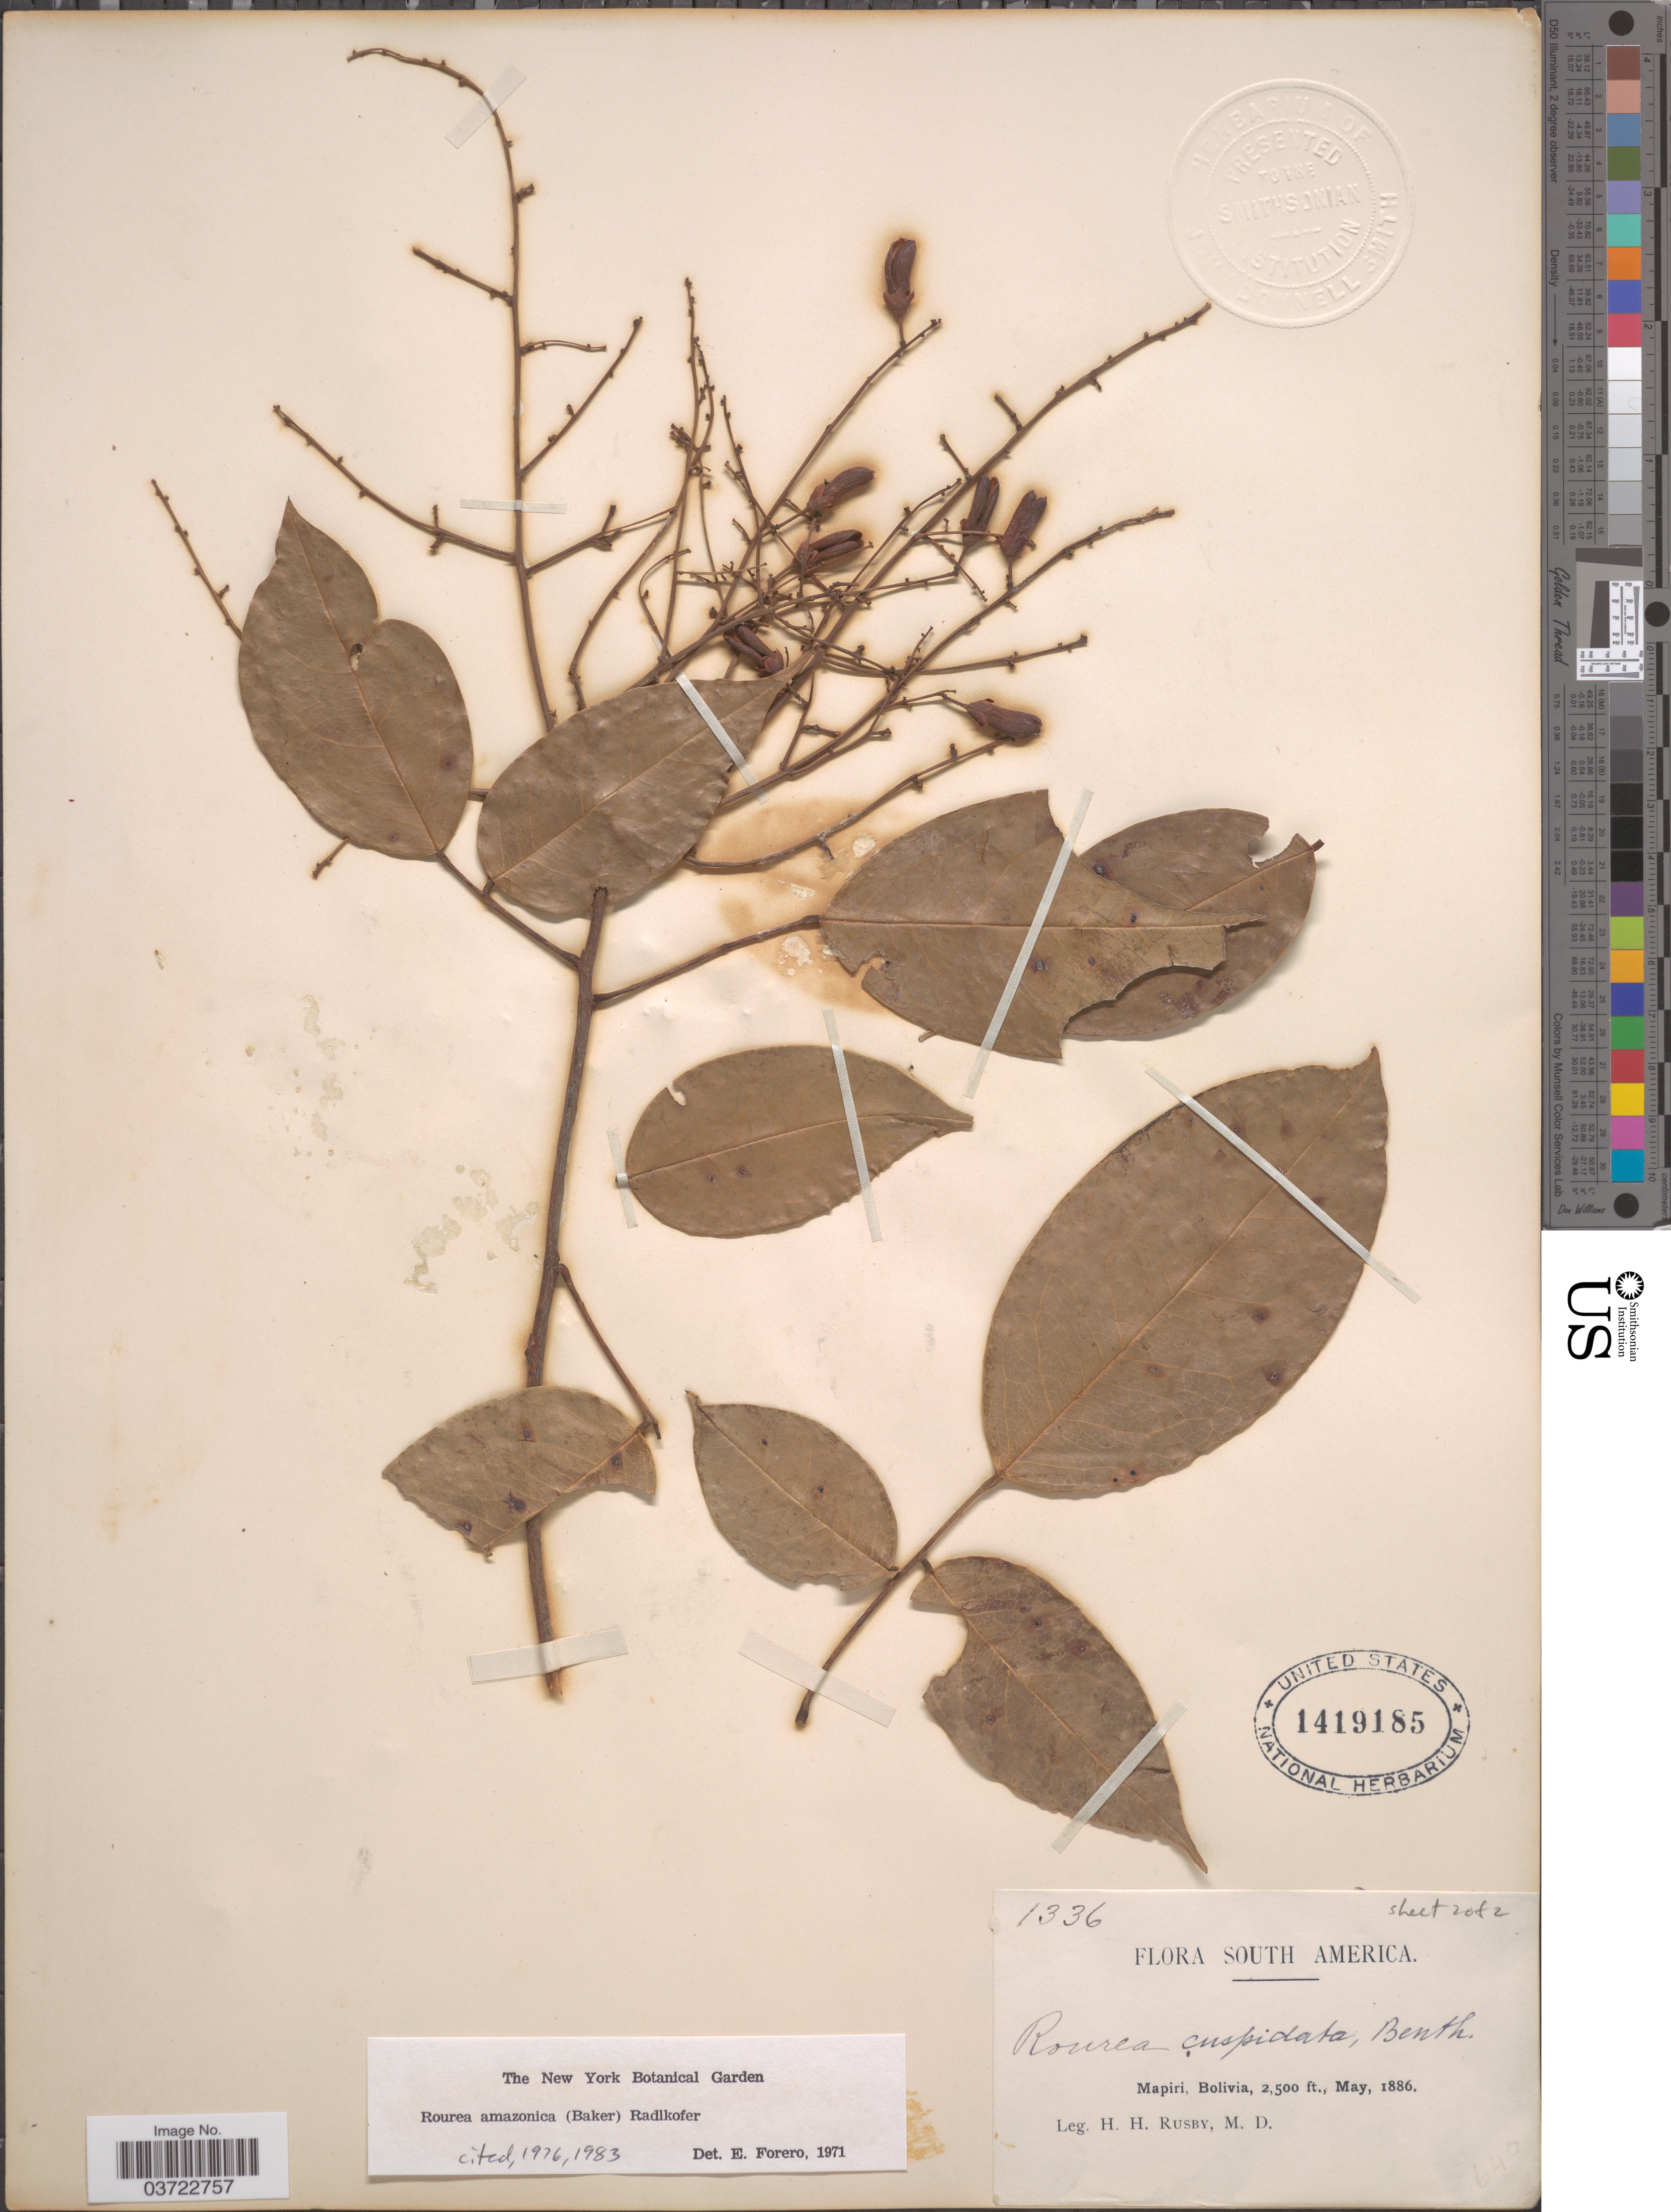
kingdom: Plantae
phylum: Tracheophyta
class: Magnoliopsida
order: Oxalidales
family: Connaraceae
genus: Rourea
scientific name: Rourea amazonica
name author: (Baker) Radlk.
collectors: H. H. Rusby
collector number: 1336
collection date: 1886-05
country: Bolivia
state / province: La Páz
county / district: Larecaja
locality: Mapiri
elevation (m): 762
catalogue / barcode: US 1419185